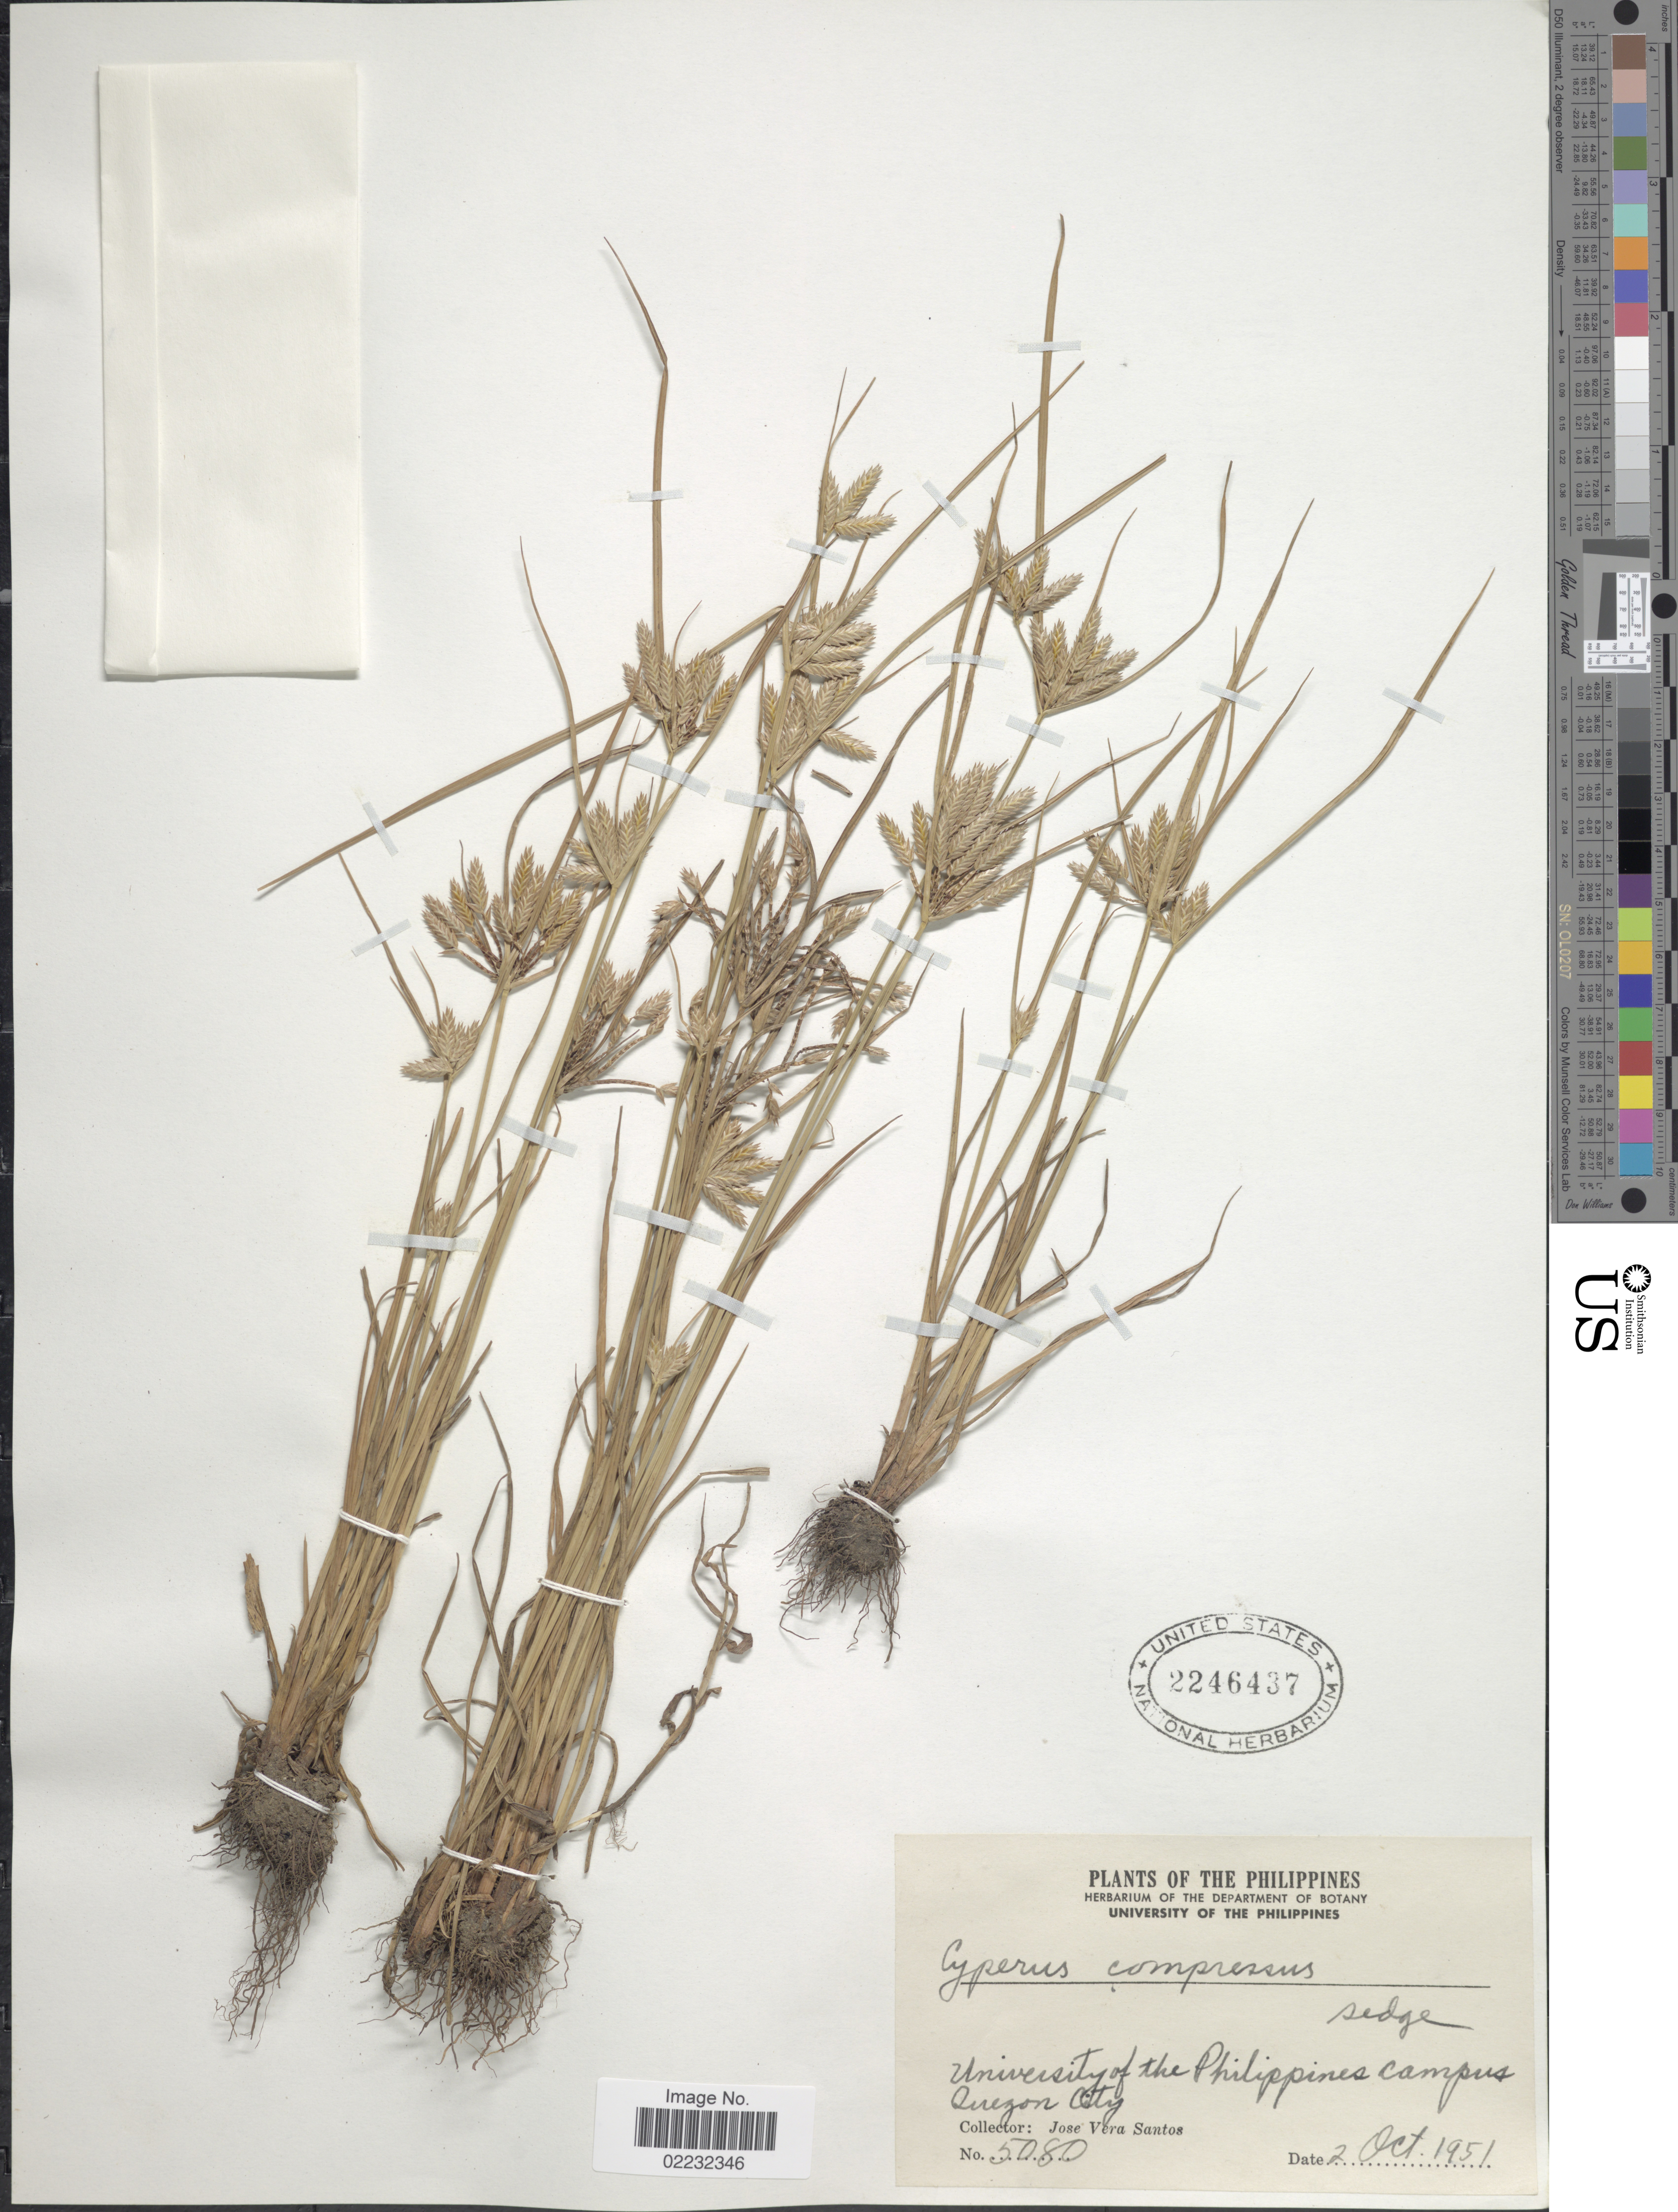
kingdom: Plantae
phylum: Tracheophyta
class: Liliopsida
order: Poales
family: Cyperaceae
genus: Cyperus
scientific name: Cyperus compressus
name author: L.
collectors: J. Santos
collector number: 5080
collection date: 1951-10-02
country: Philippines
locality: University of the Philippines campus, Quezon City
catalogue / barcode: US 2246437